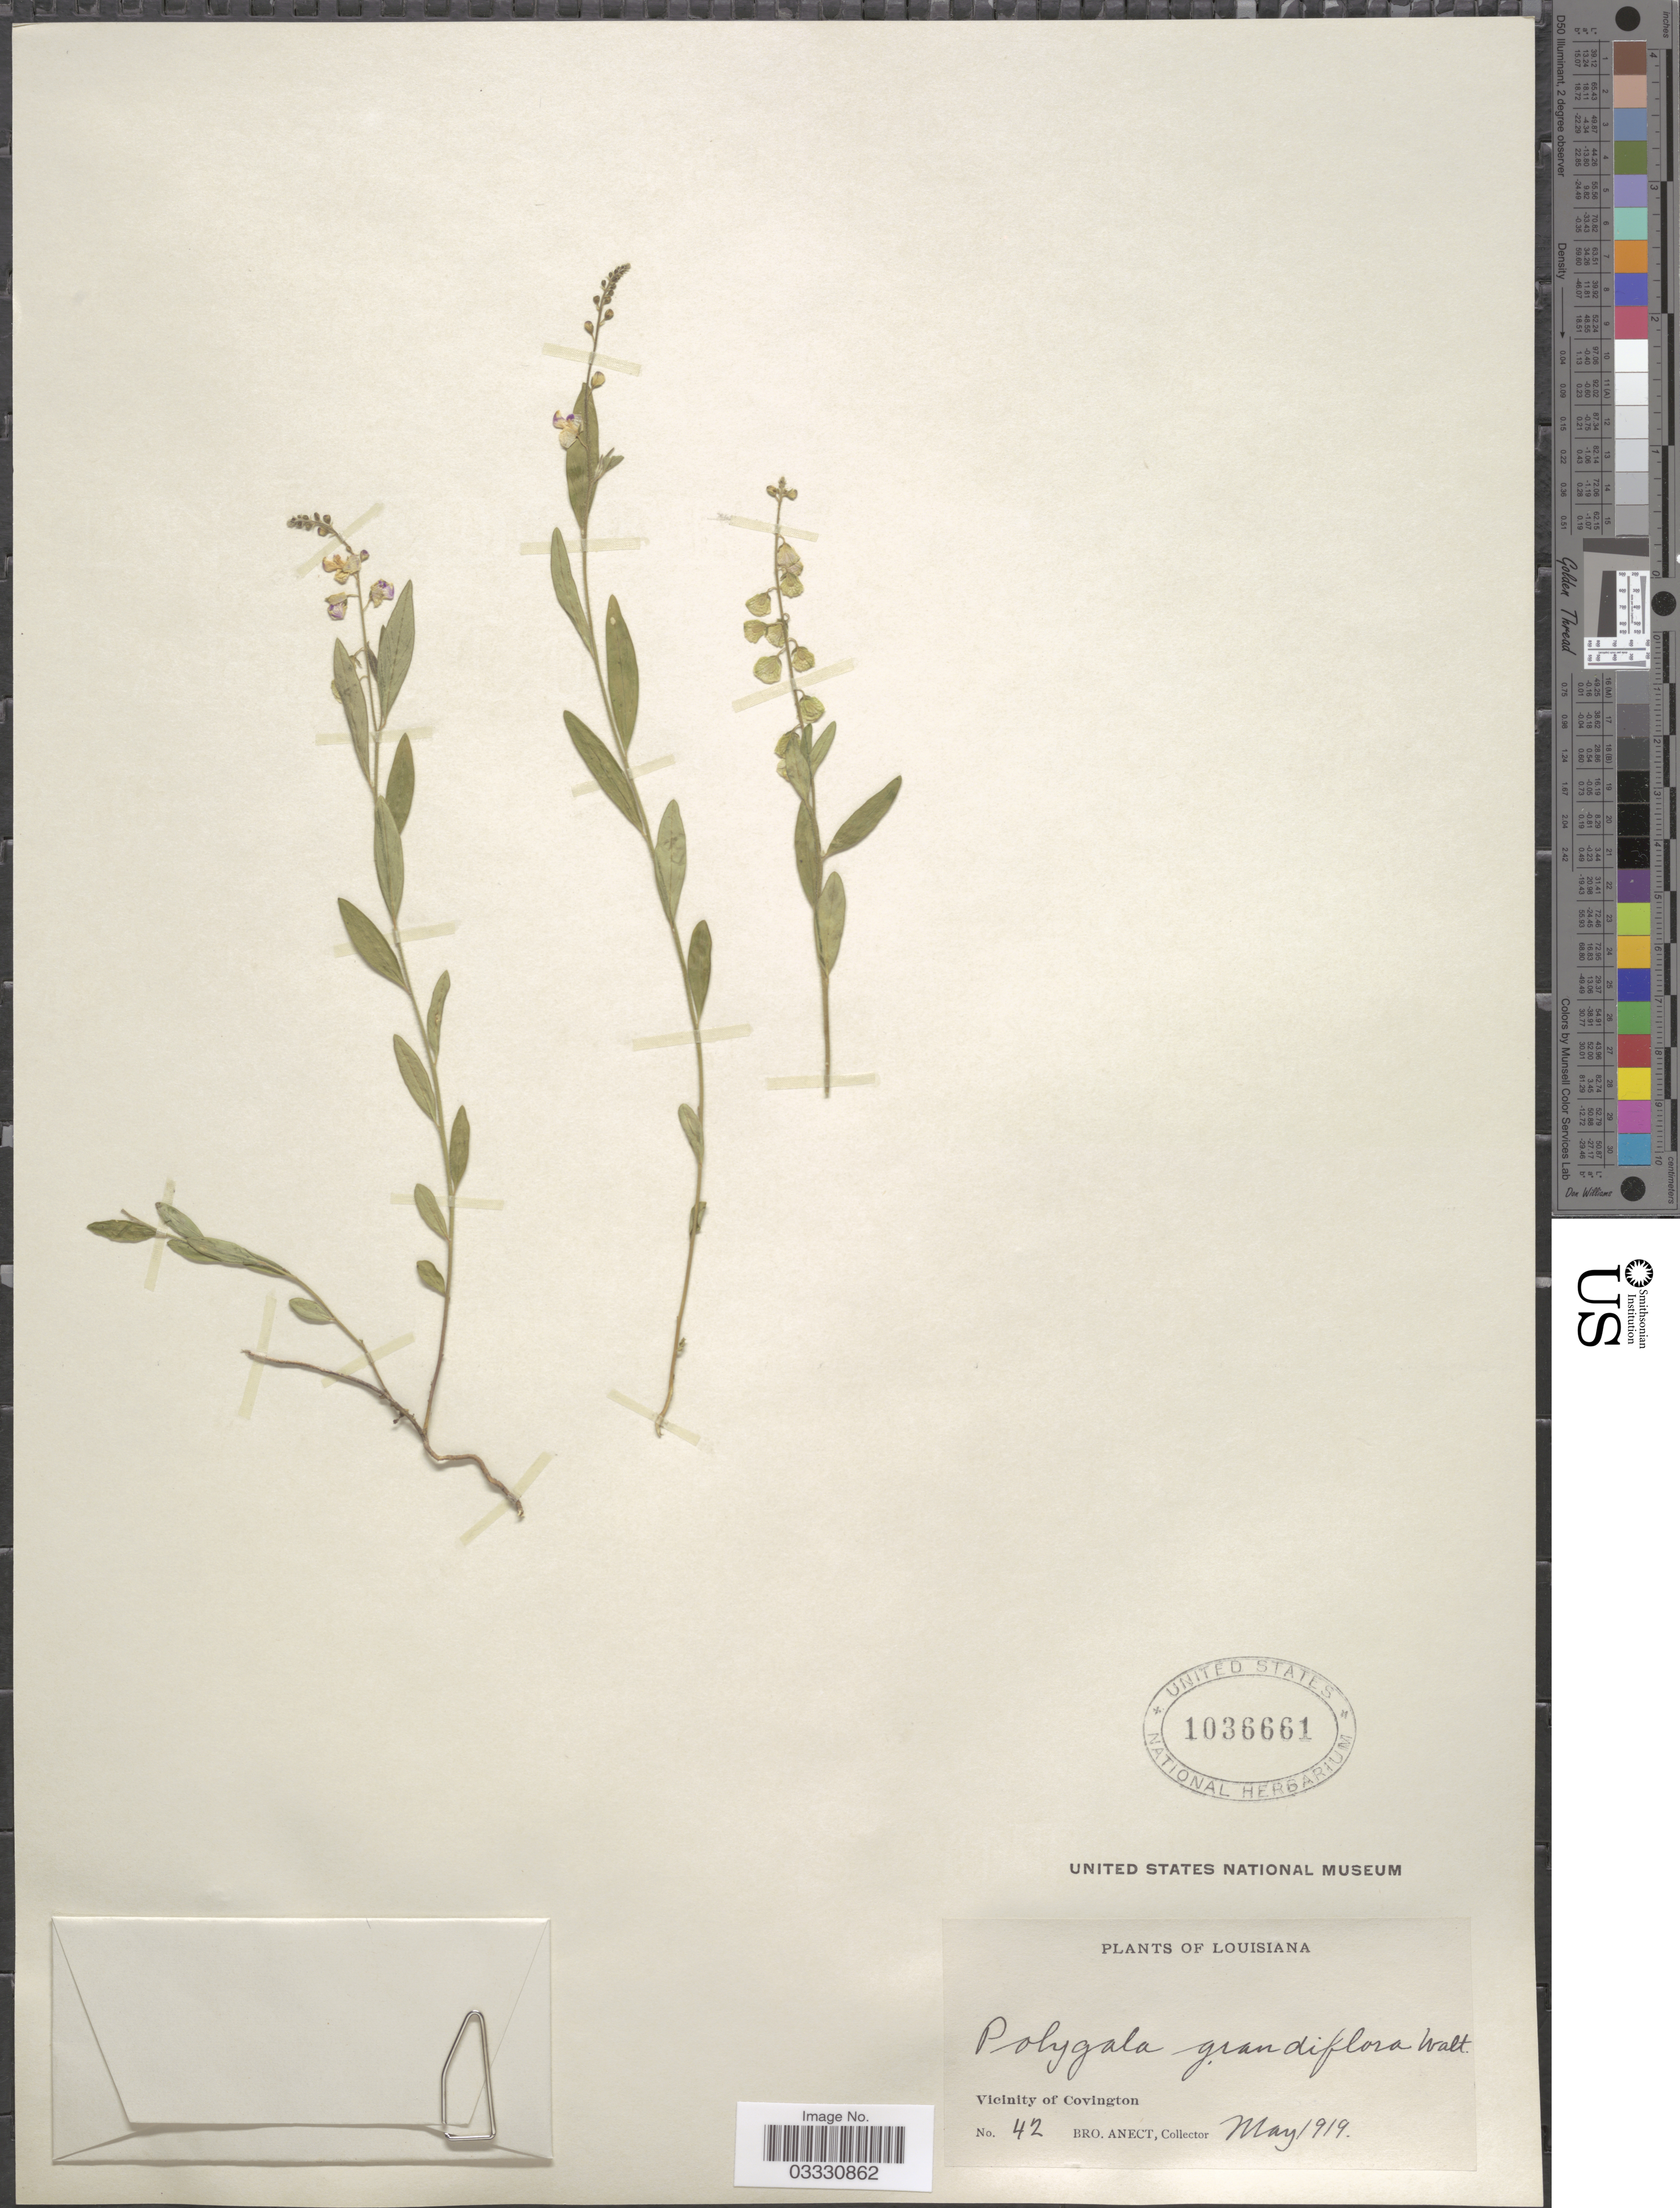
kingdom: Plantae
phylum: Tracheophyta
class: Magnoliopsida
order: Fabales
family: Polygalaceae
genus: Asemeia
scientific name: Asemeia grandiflora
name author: (Walter) Small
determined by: Strong, Mark T., (BOT), Smithsonian Institution - National Museum of Natural History (UNITED STATES)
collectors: B. Anect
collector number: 42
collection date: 1919-05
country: United States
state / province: Louisiana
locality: Vicinity of Covington.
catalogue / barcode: US 1036661